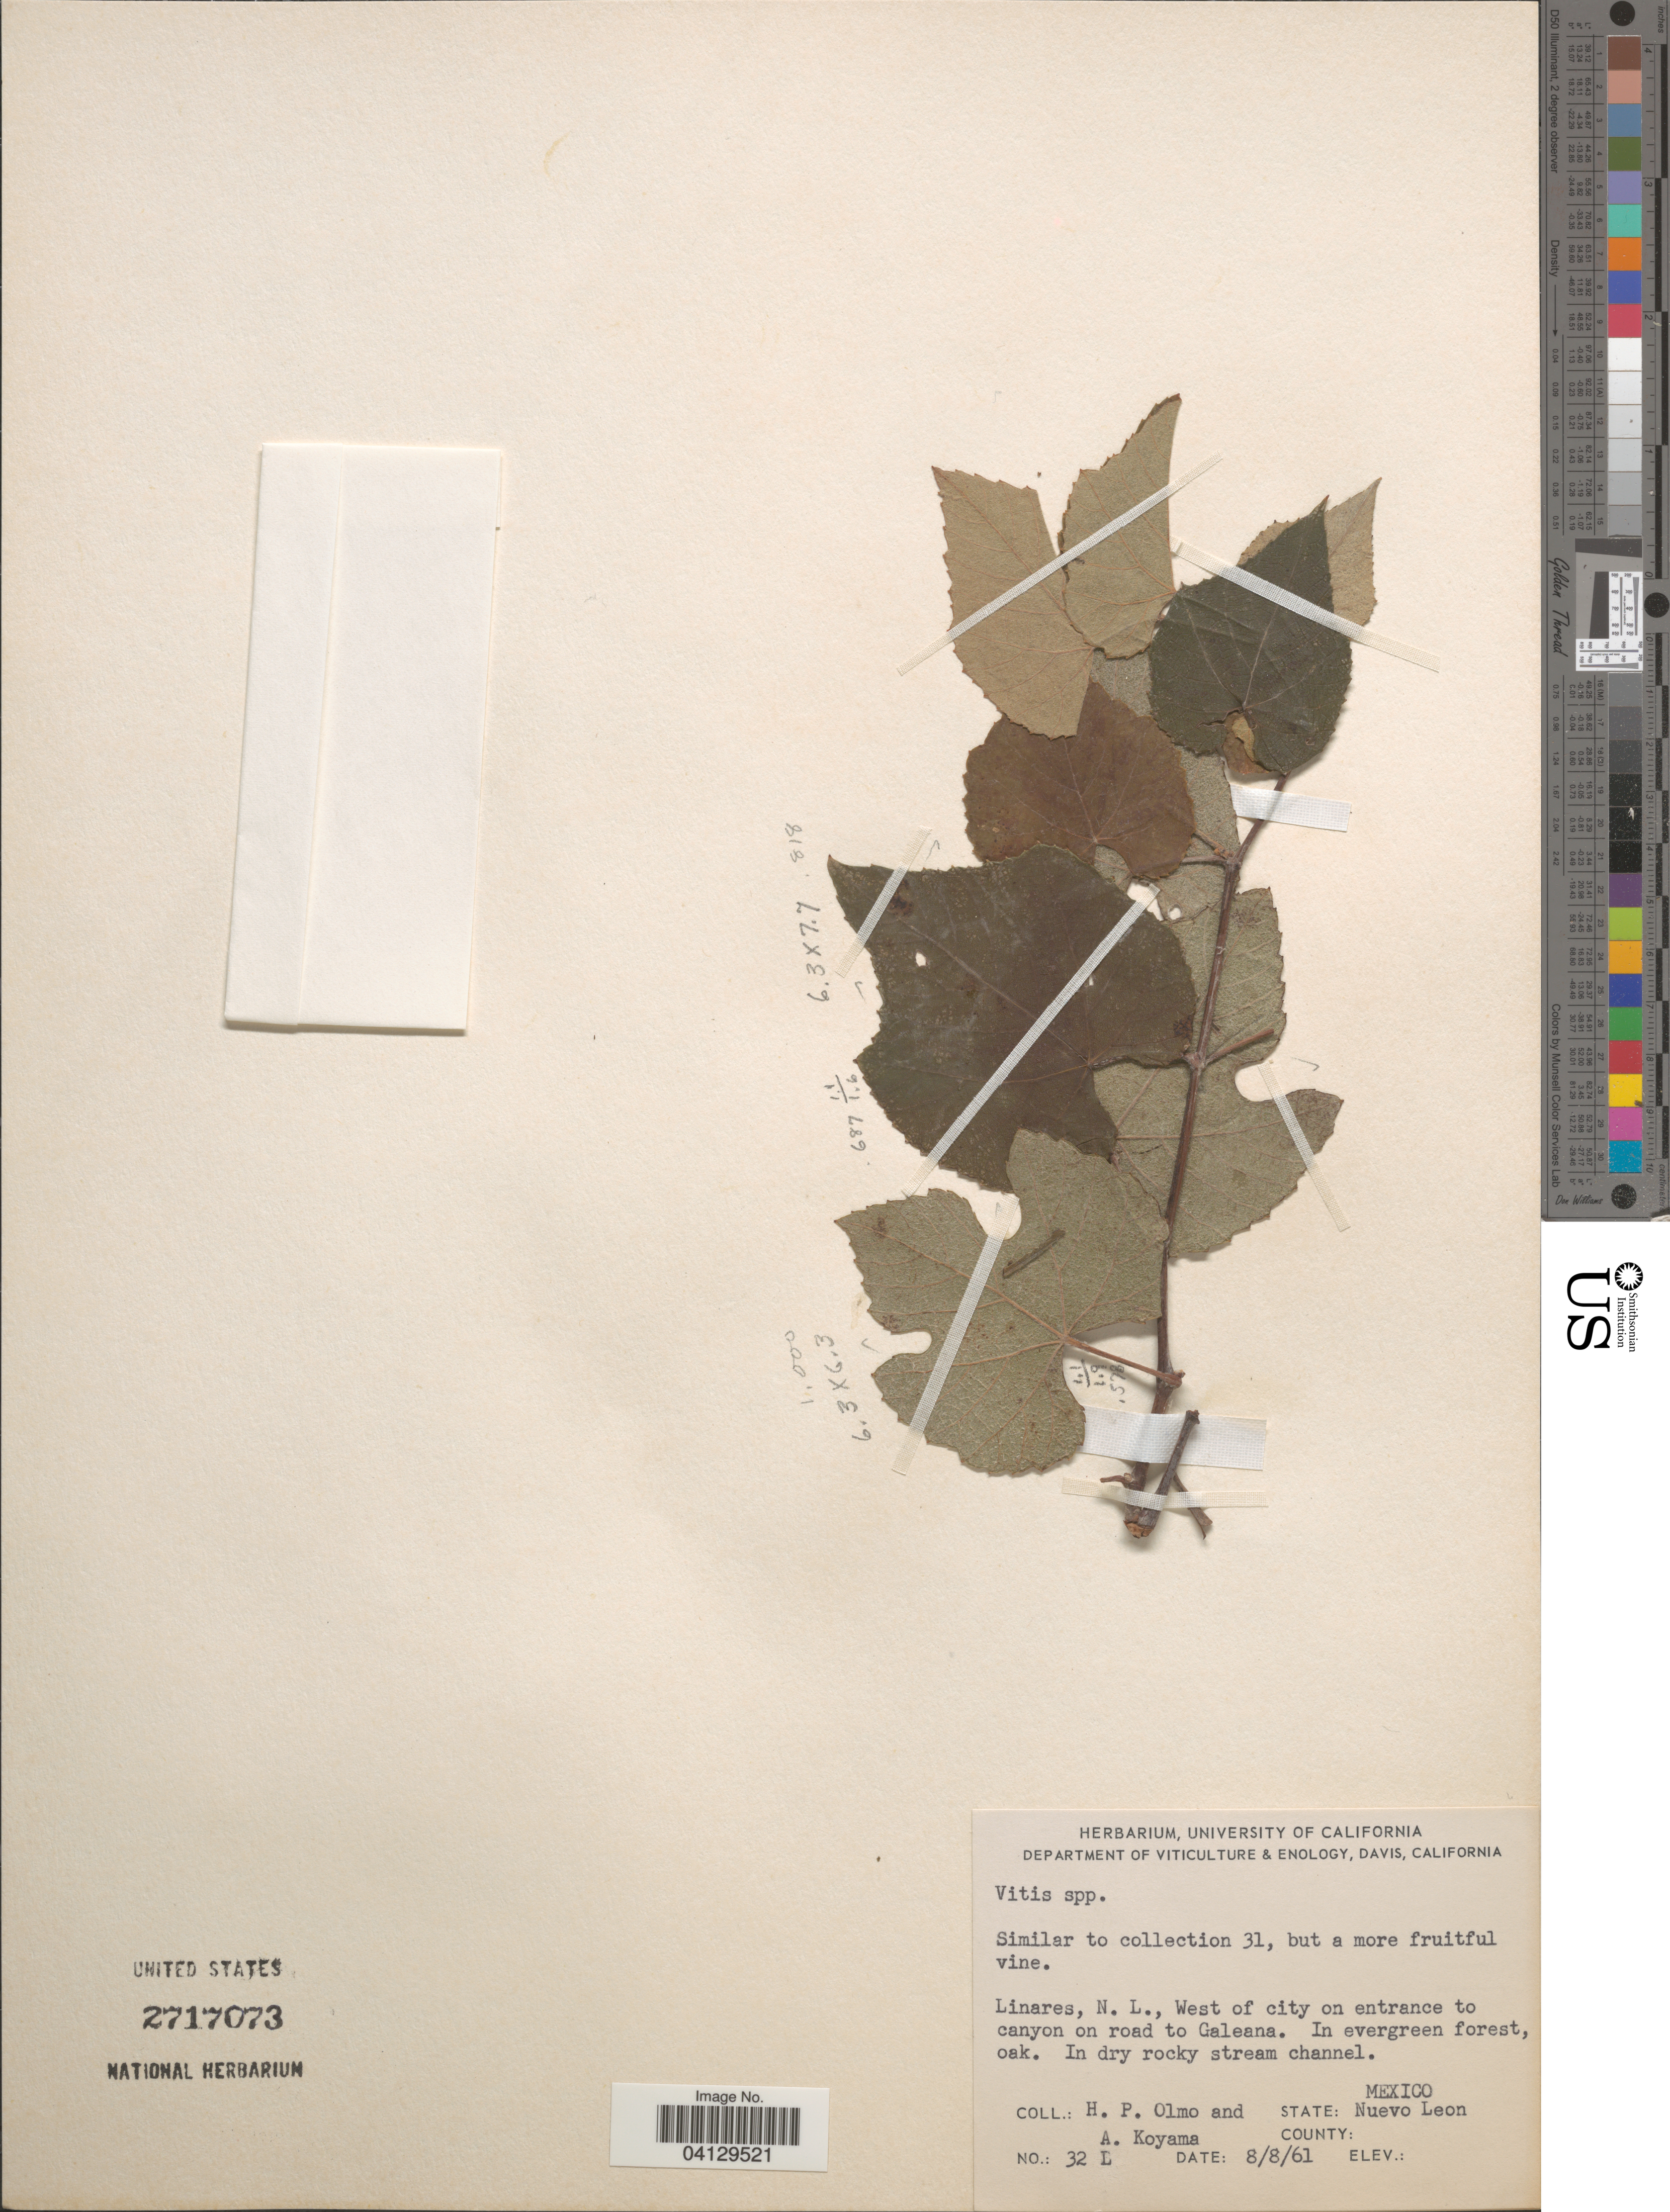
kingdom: Plantae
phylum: Tracheophyta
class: Magnoliopsida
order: Vitales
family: Vitaceae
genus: Vitis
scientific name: Vitis sp.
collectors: H. Olmo & A. Koyama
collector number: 32L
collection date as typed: Transcribed d/m/y: 8/8/61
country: Mexico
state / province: Nuevo León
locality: Linares, West of city on entrance to canyon on road to Galeana.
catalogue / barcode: US 2717073